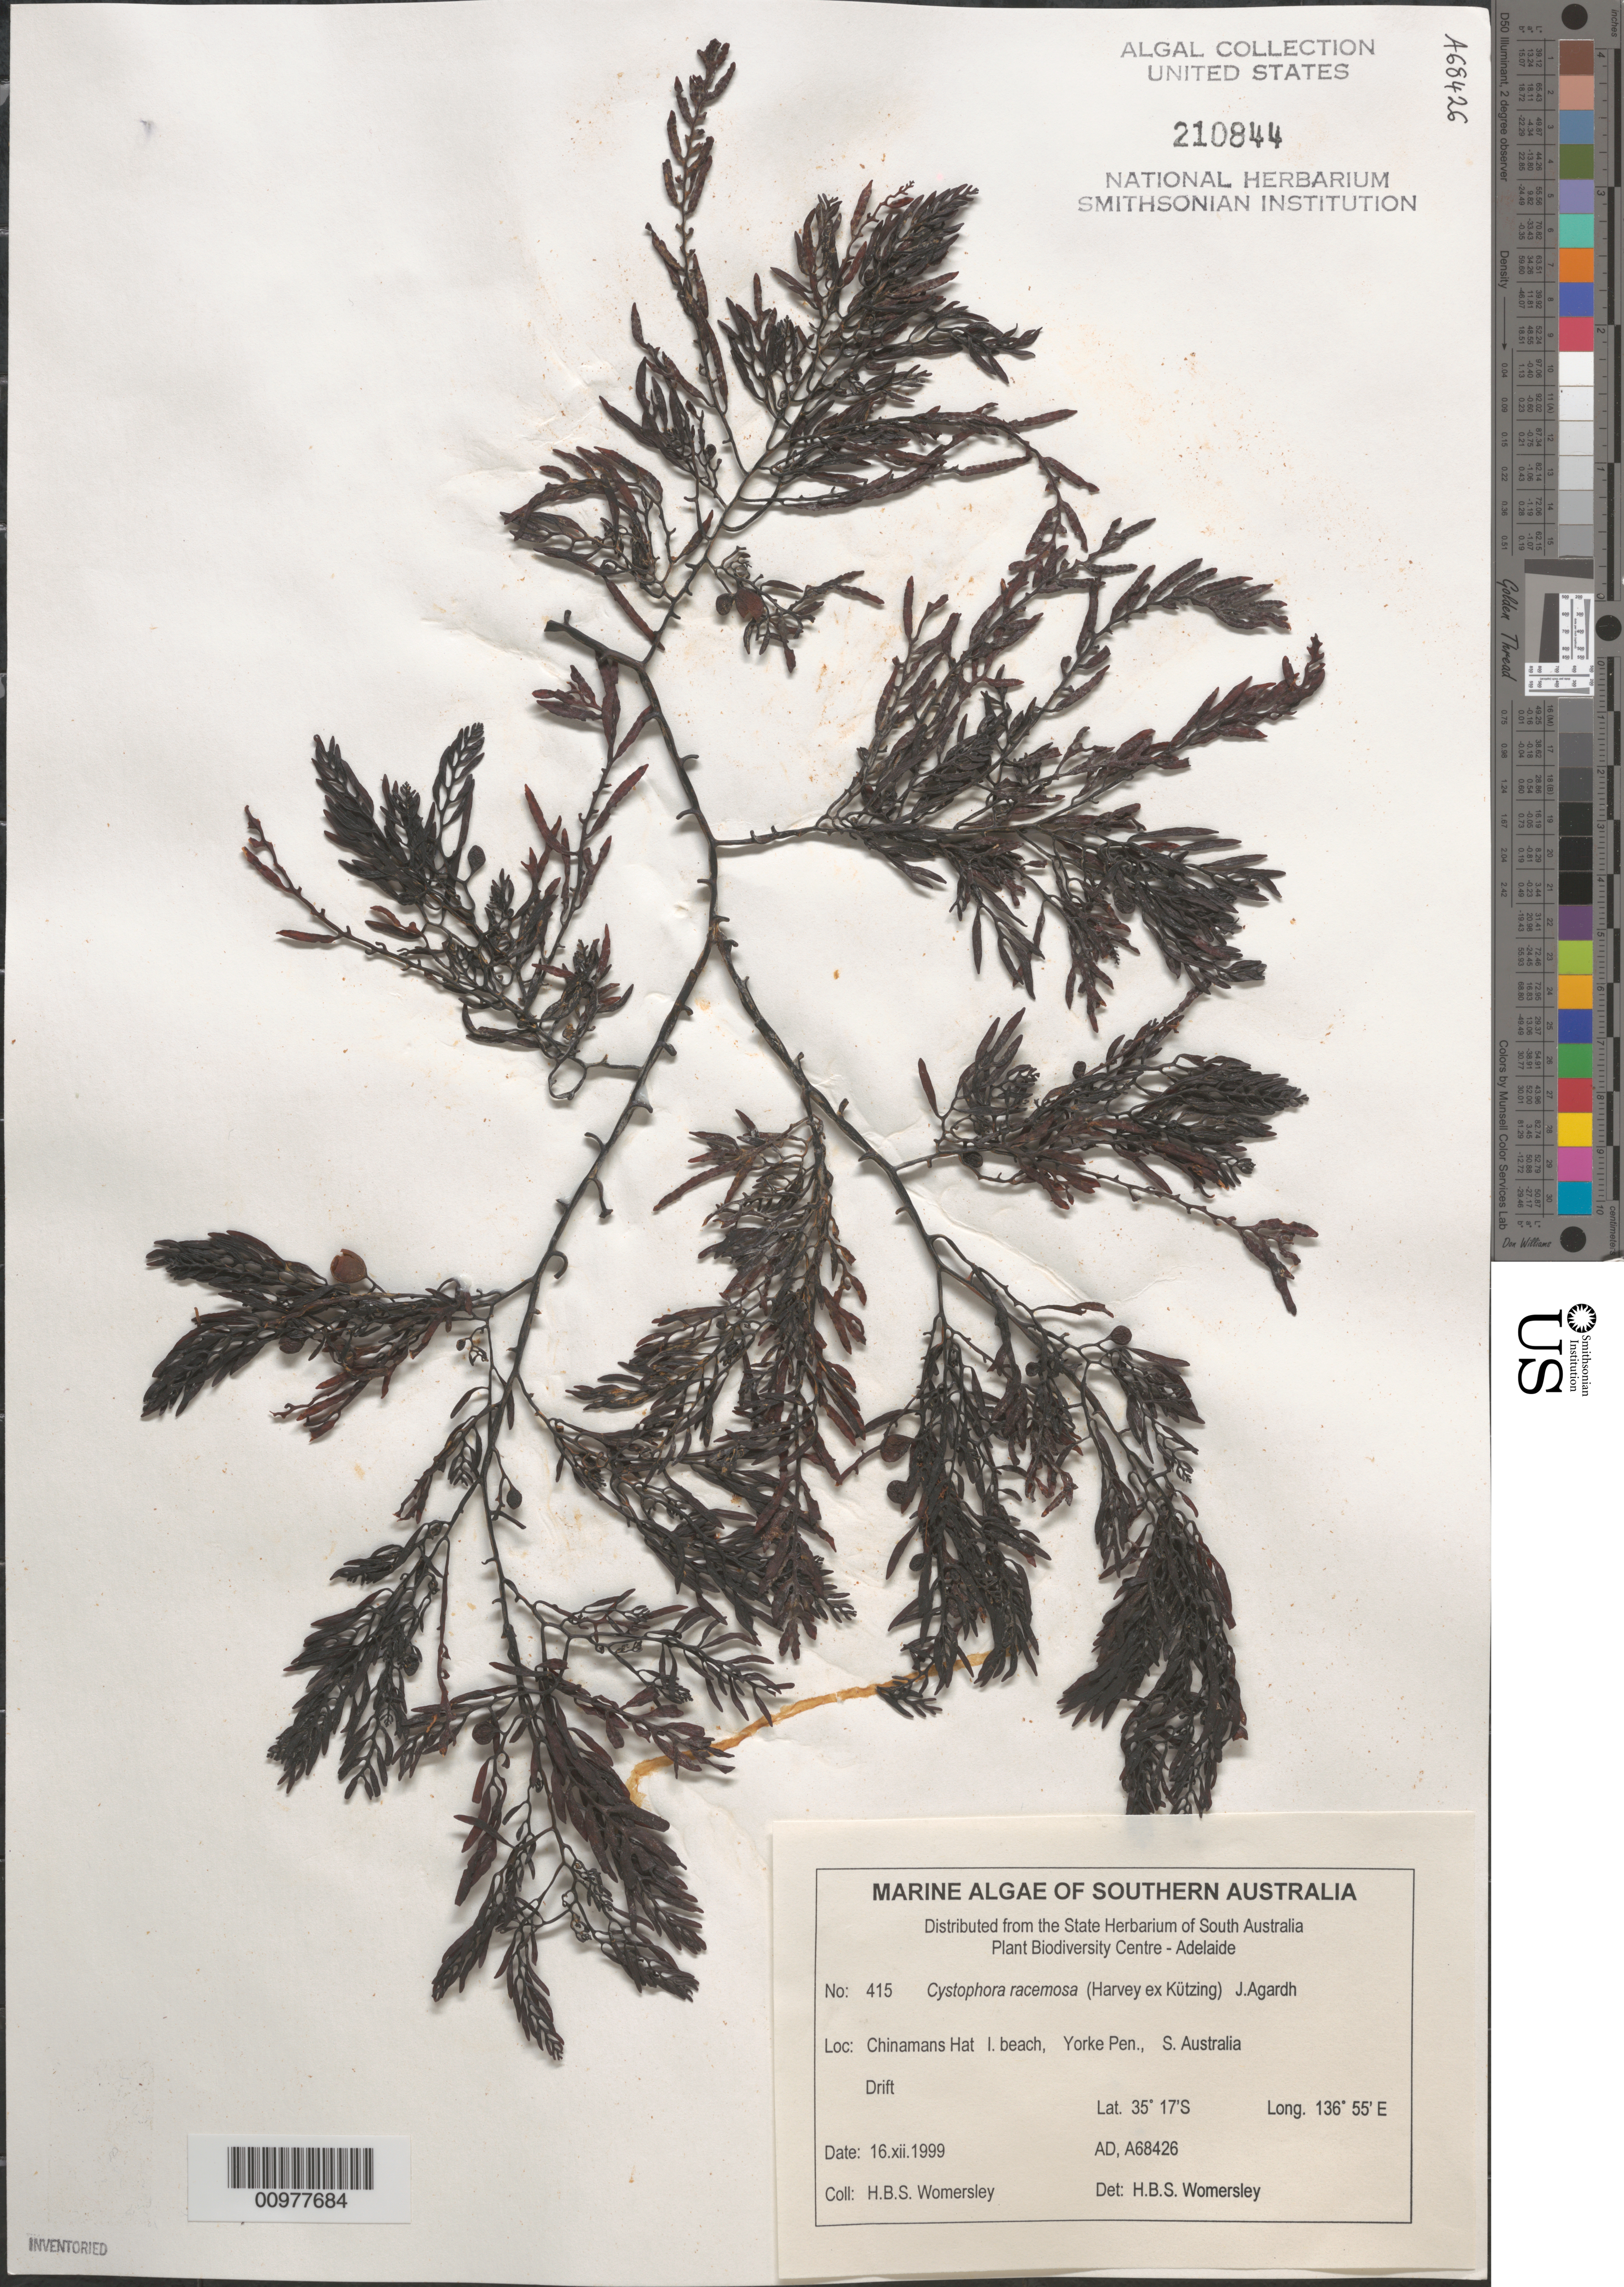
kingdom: Chromista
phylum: Ochrophyta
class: Phaeophyceae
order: Fucales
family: Sargassaceae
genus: Cystophora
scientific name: Cystophora racemosa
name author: (Harv. ex Kütz.) J. Agardh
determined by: Womersley, H. B. S.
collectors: H. B. S. Womersley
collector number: AD A68426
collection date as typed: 16 Dec 1999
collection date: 1999-12-16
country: Australia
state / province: South Australia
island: Chinamans Hat Island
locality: Yorke Peninsula, Chinamans Hat Island beach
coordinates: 35 17'S, 136 55'E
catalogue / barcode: US 210844